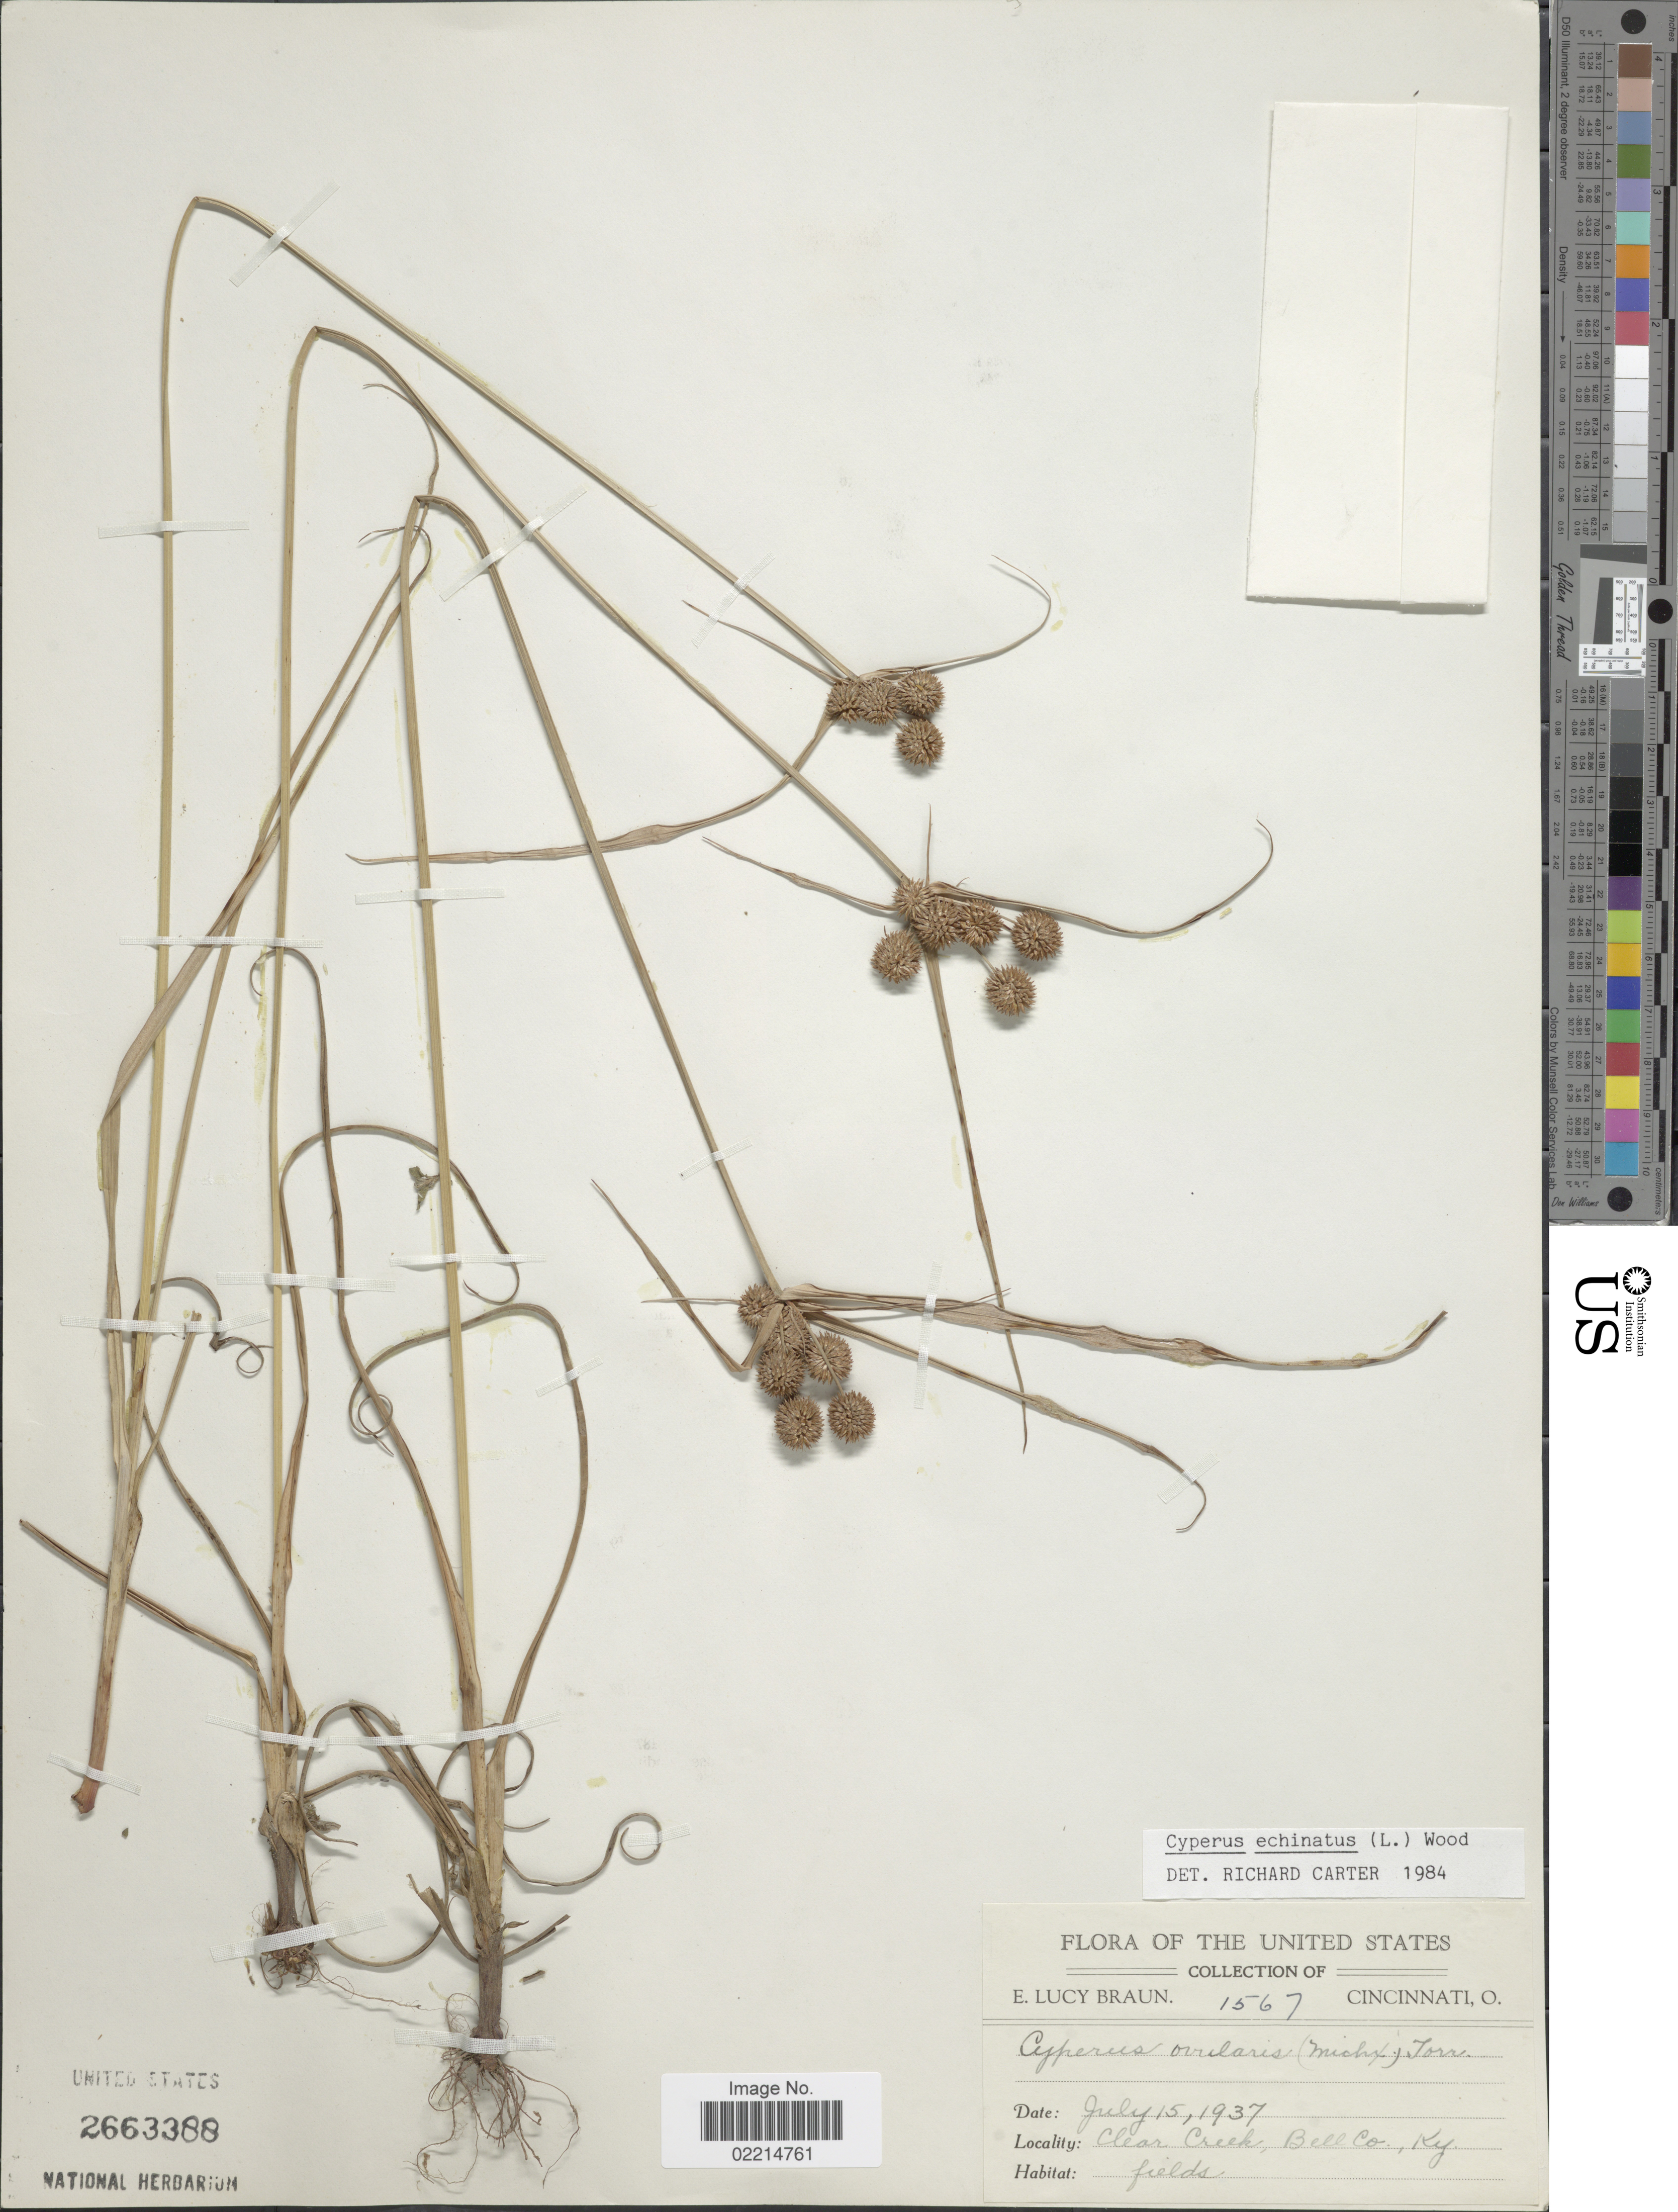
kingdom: Plantae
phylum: Tracheophyta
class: Liliopsida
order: Poales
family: Cyperaceae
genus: Cyperus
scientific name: Cyperus echinatus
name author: (L.) Alph. Wood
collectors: E. L. Braun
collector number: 1567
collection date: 1937-07-15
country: United States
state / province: Kentucky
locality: Clear Creek, Bell Co., Ky.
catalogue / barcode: US 2663388